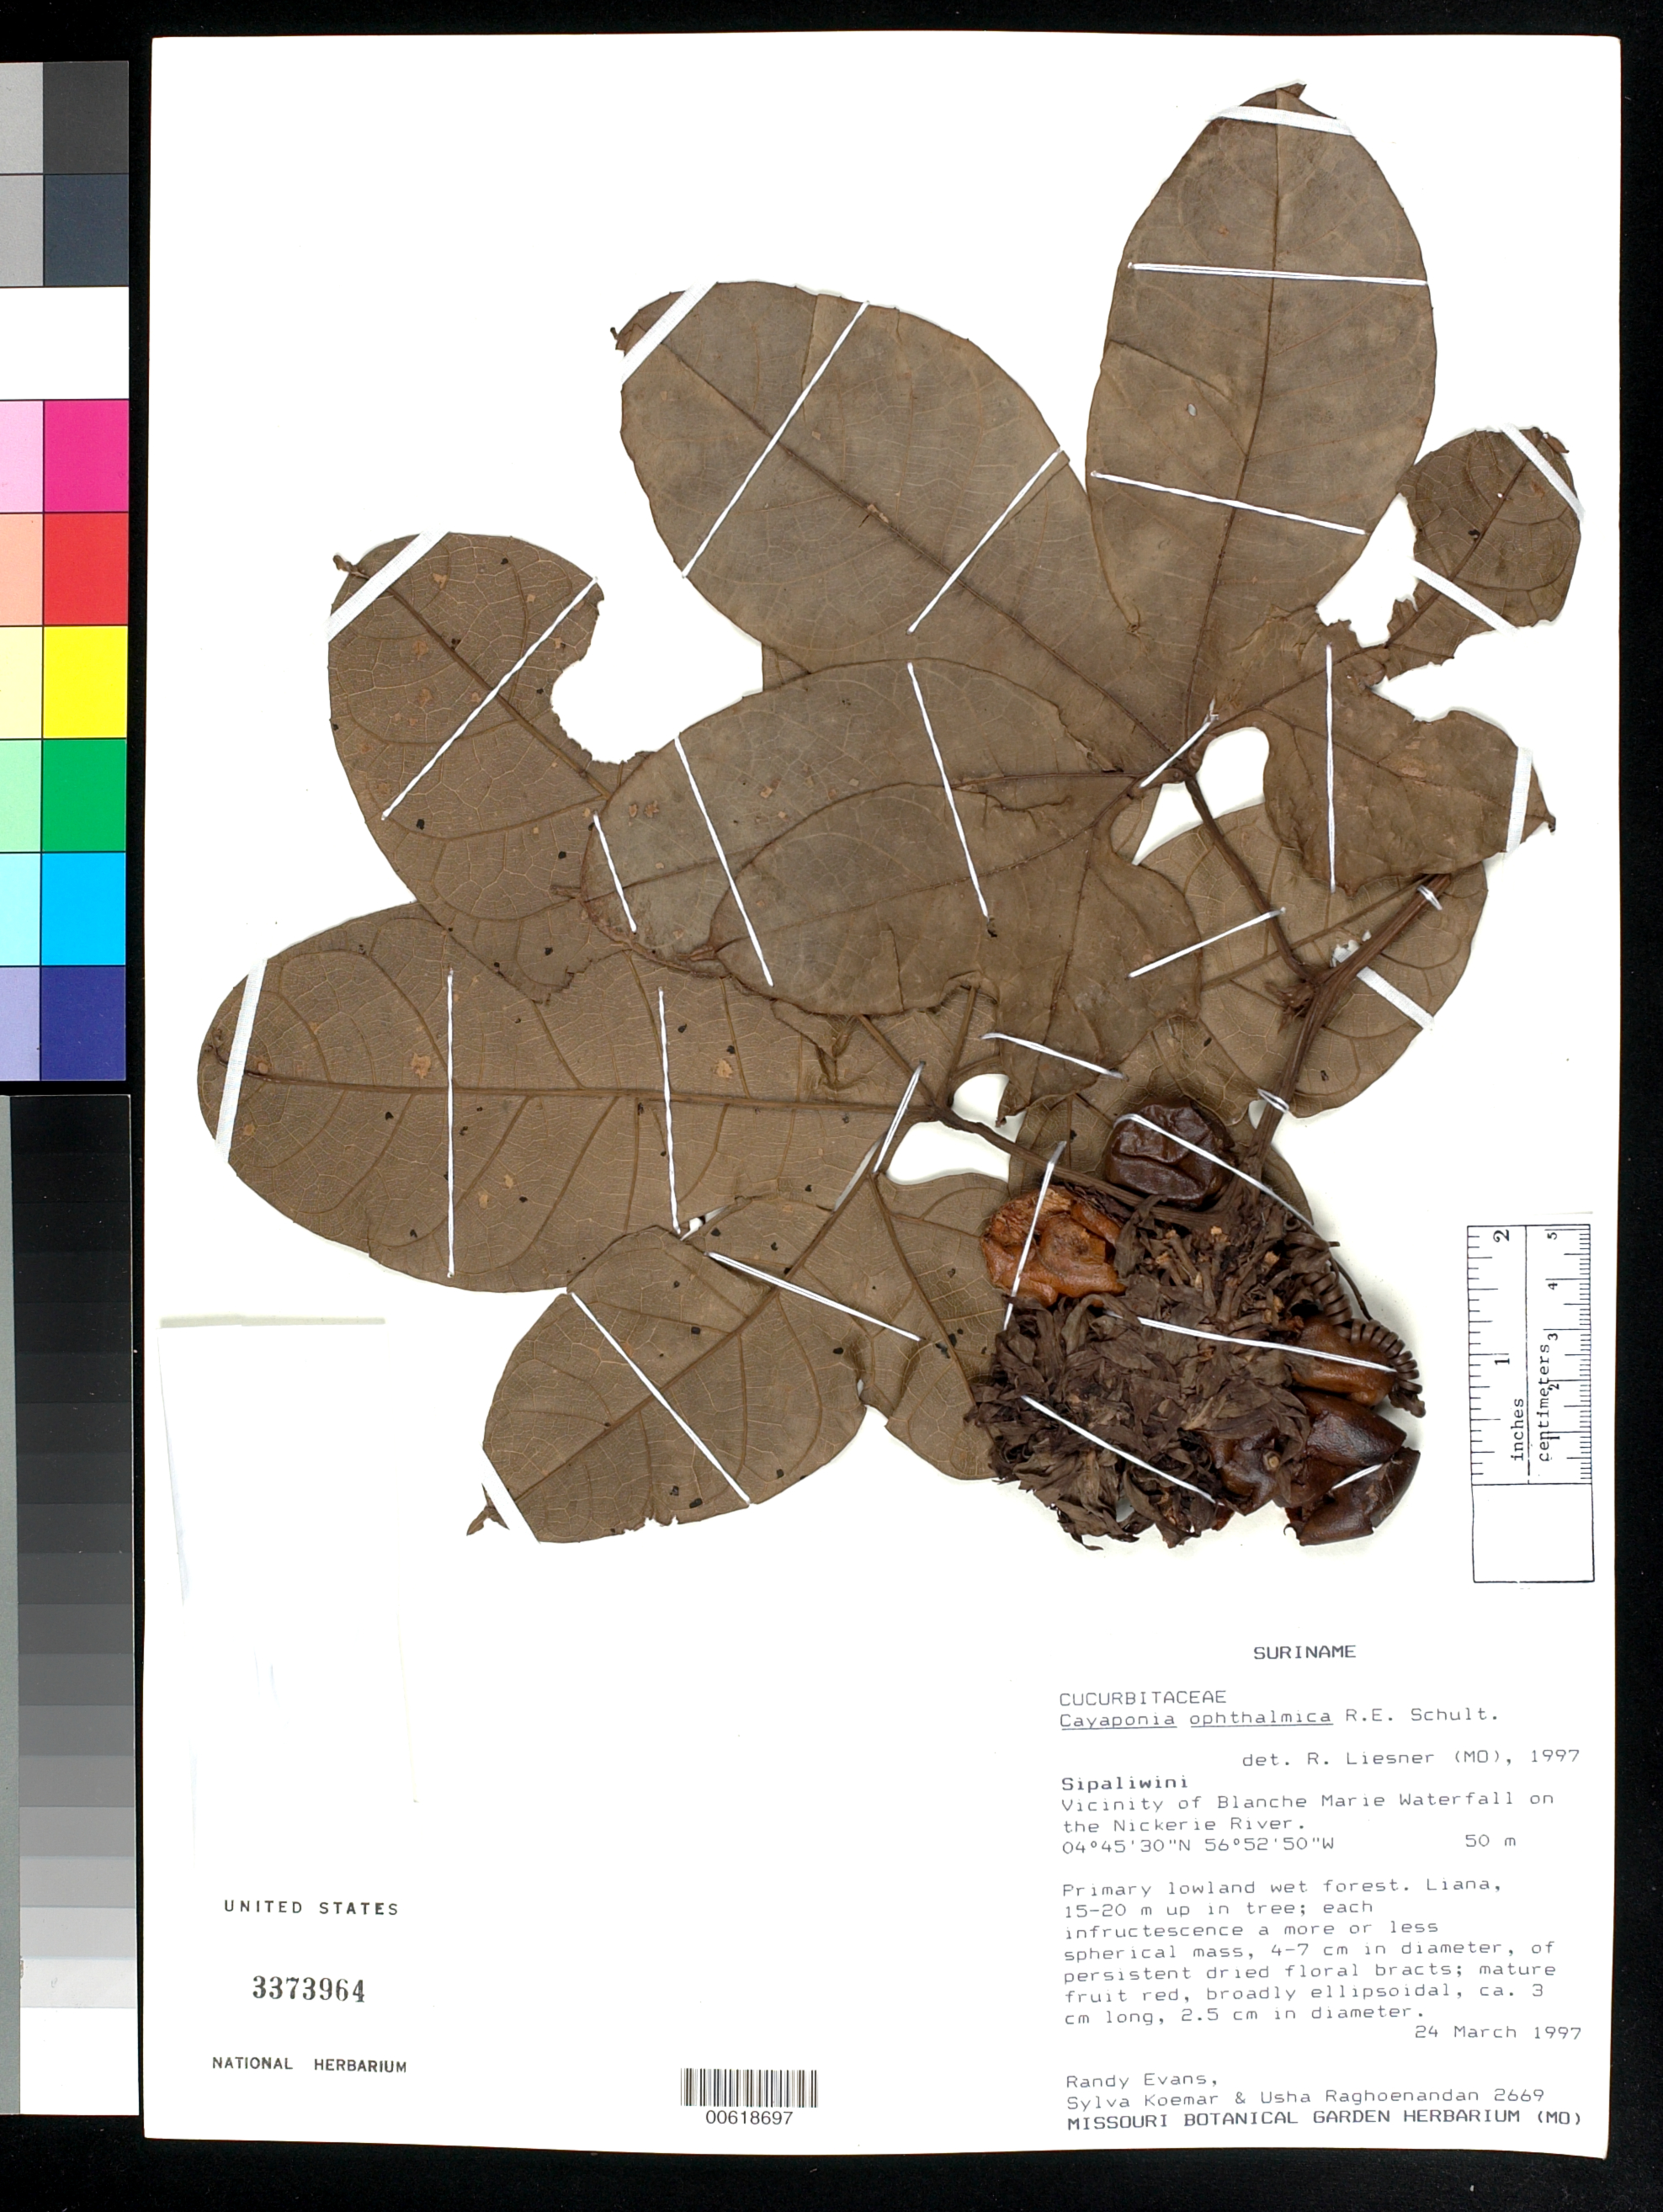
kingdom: Plantae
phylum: Tracheophyta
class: Magnoliopsida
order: Cucurbitales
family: Cucurbitaceae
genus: Cayaponia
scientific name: Cayaponia ophthalmica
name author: R.E. Schult.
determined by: Liesner, R. L.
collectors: R. Evans, S. Koemar & U. Raghoenandan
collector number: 2669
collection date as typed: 24-Mar-97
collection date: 1997-03-24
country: Suriname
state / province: Sipaliwini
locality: Blanche Marie Waterfall, vic., on Nickerie R.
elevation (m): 50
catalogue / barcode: US 3373964